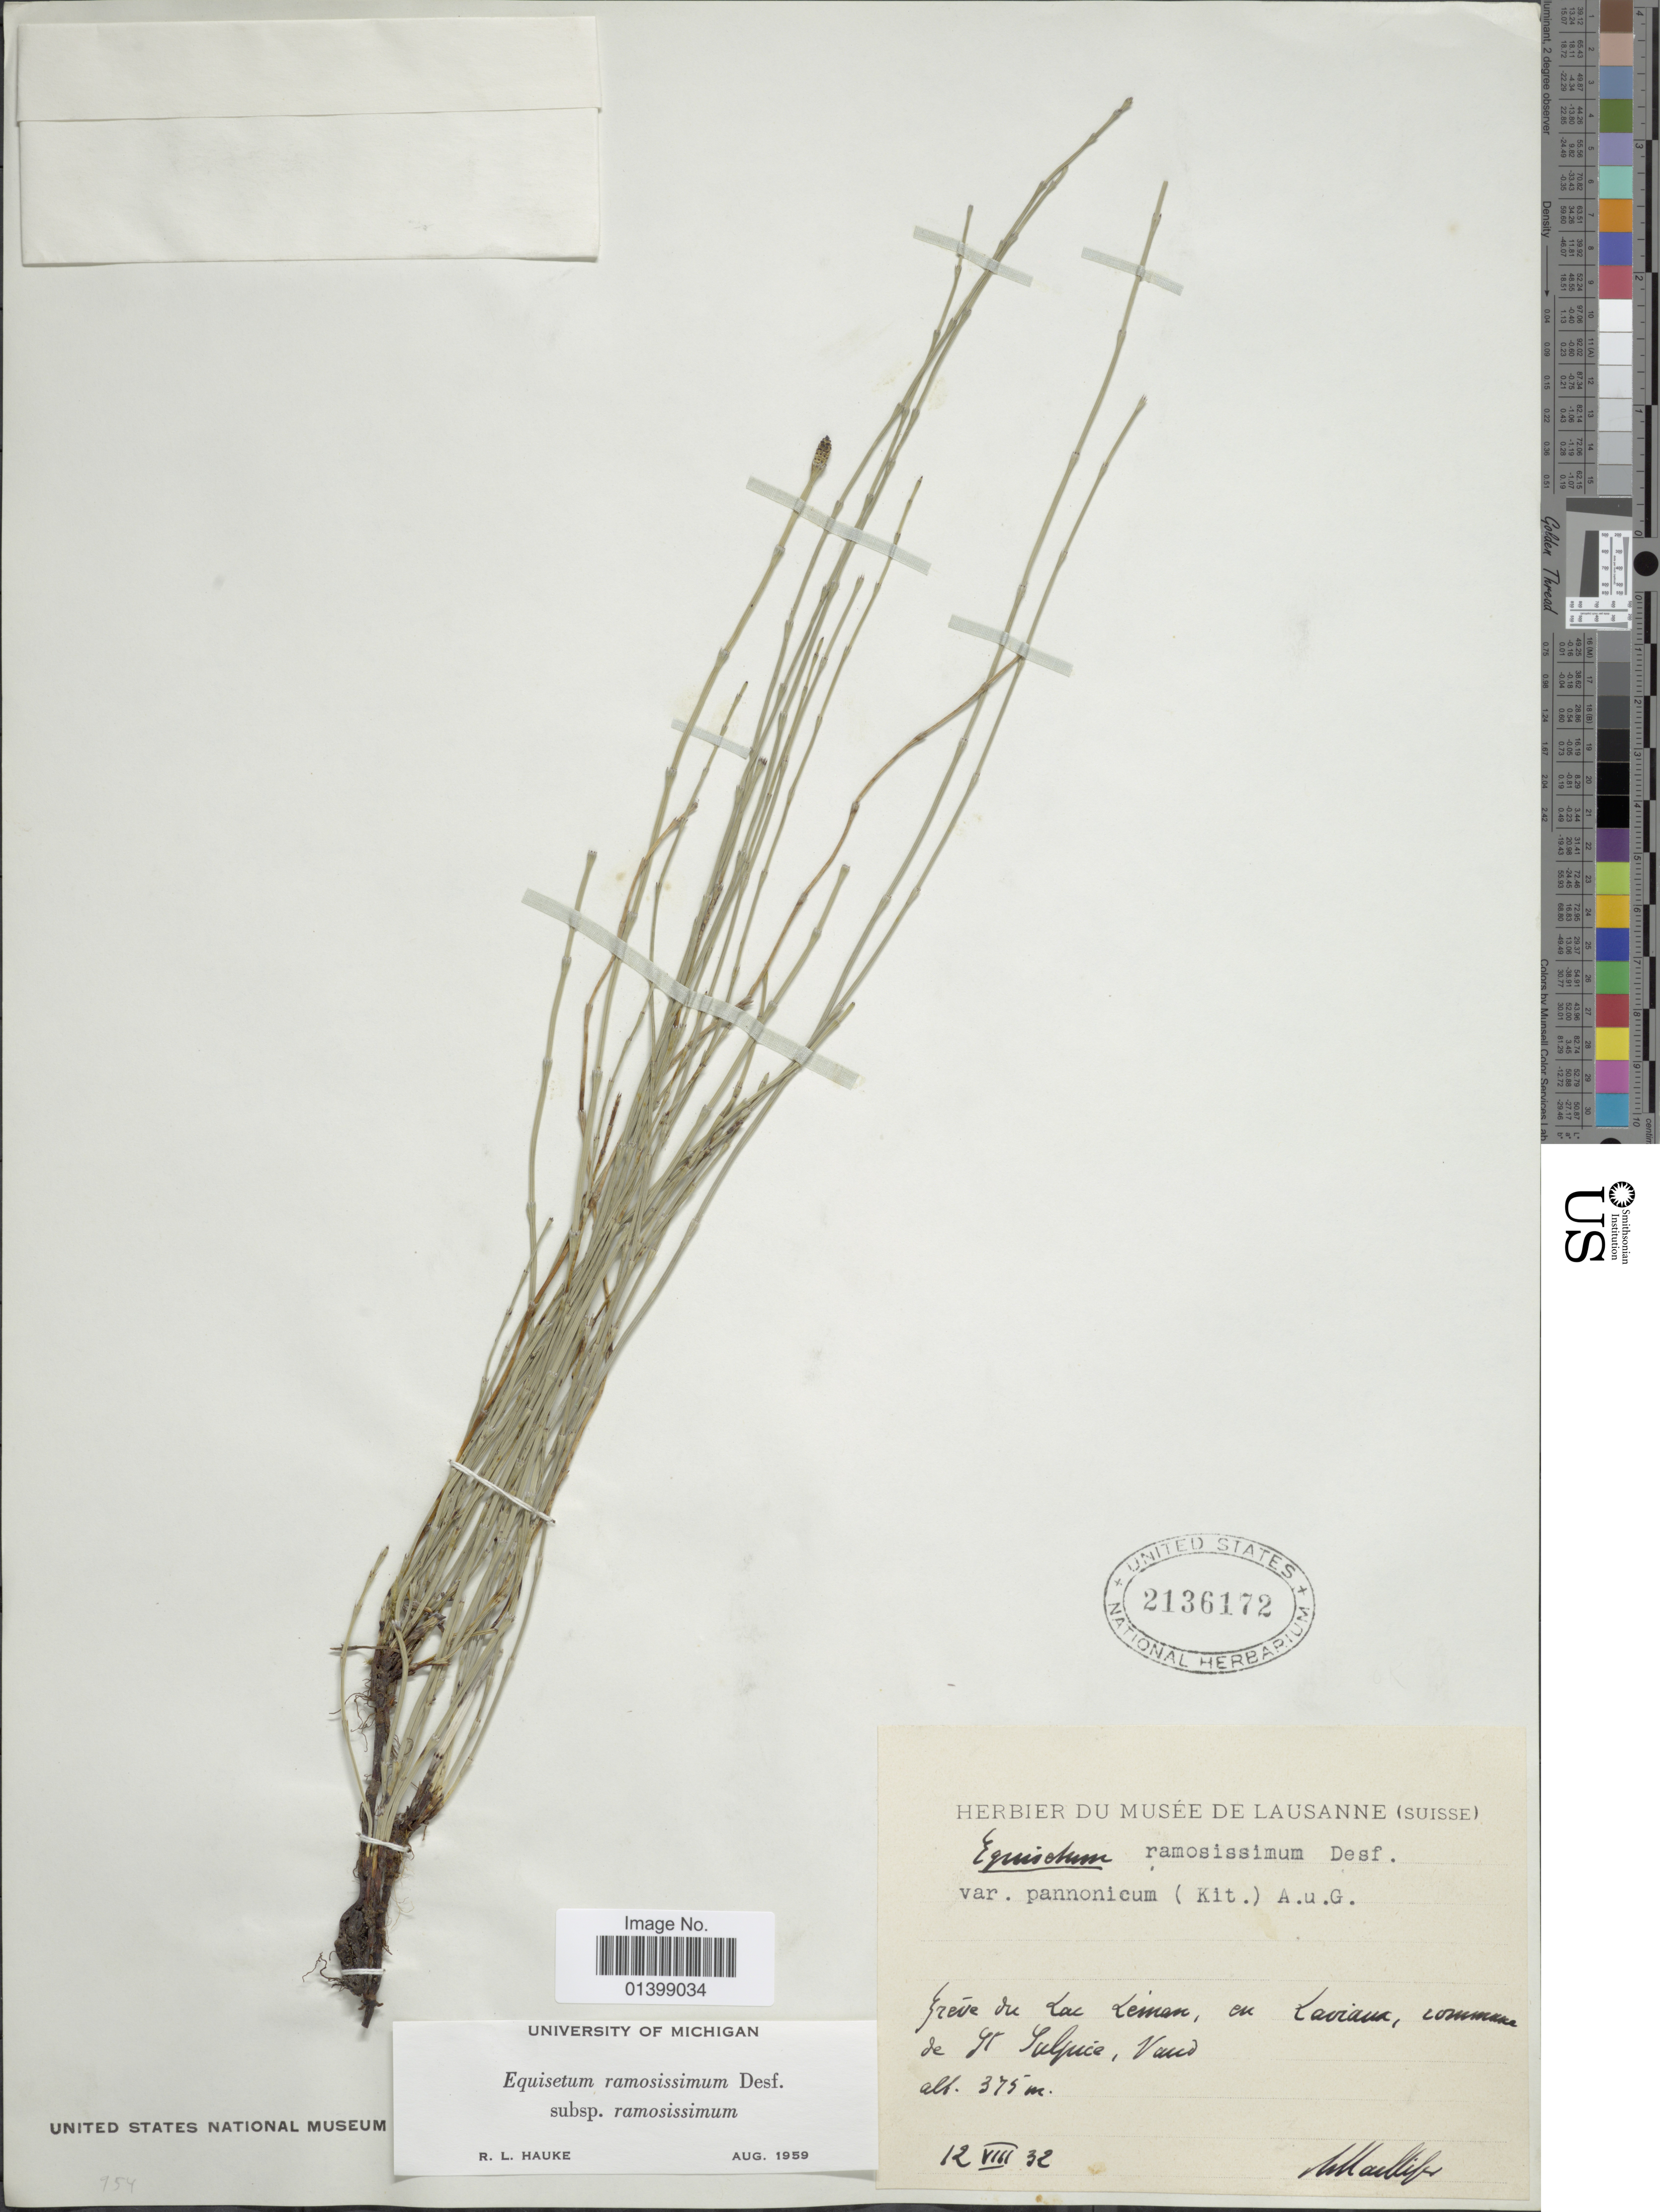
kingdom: Plantae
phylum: Tracheophyta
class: Polypodiopsida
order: Equisetales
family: Equisetaceae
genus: Equisetum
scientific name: Equisetum ramosissimum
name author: Desf.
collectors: -. Maillefer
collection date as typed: Transcribed d/m/y: 12/8/32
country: Switzerland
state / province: Vaud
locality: Grève du Lac Léman, en Lavaux, commune de St Sulpice.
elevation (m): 375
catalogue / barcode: US 2136172